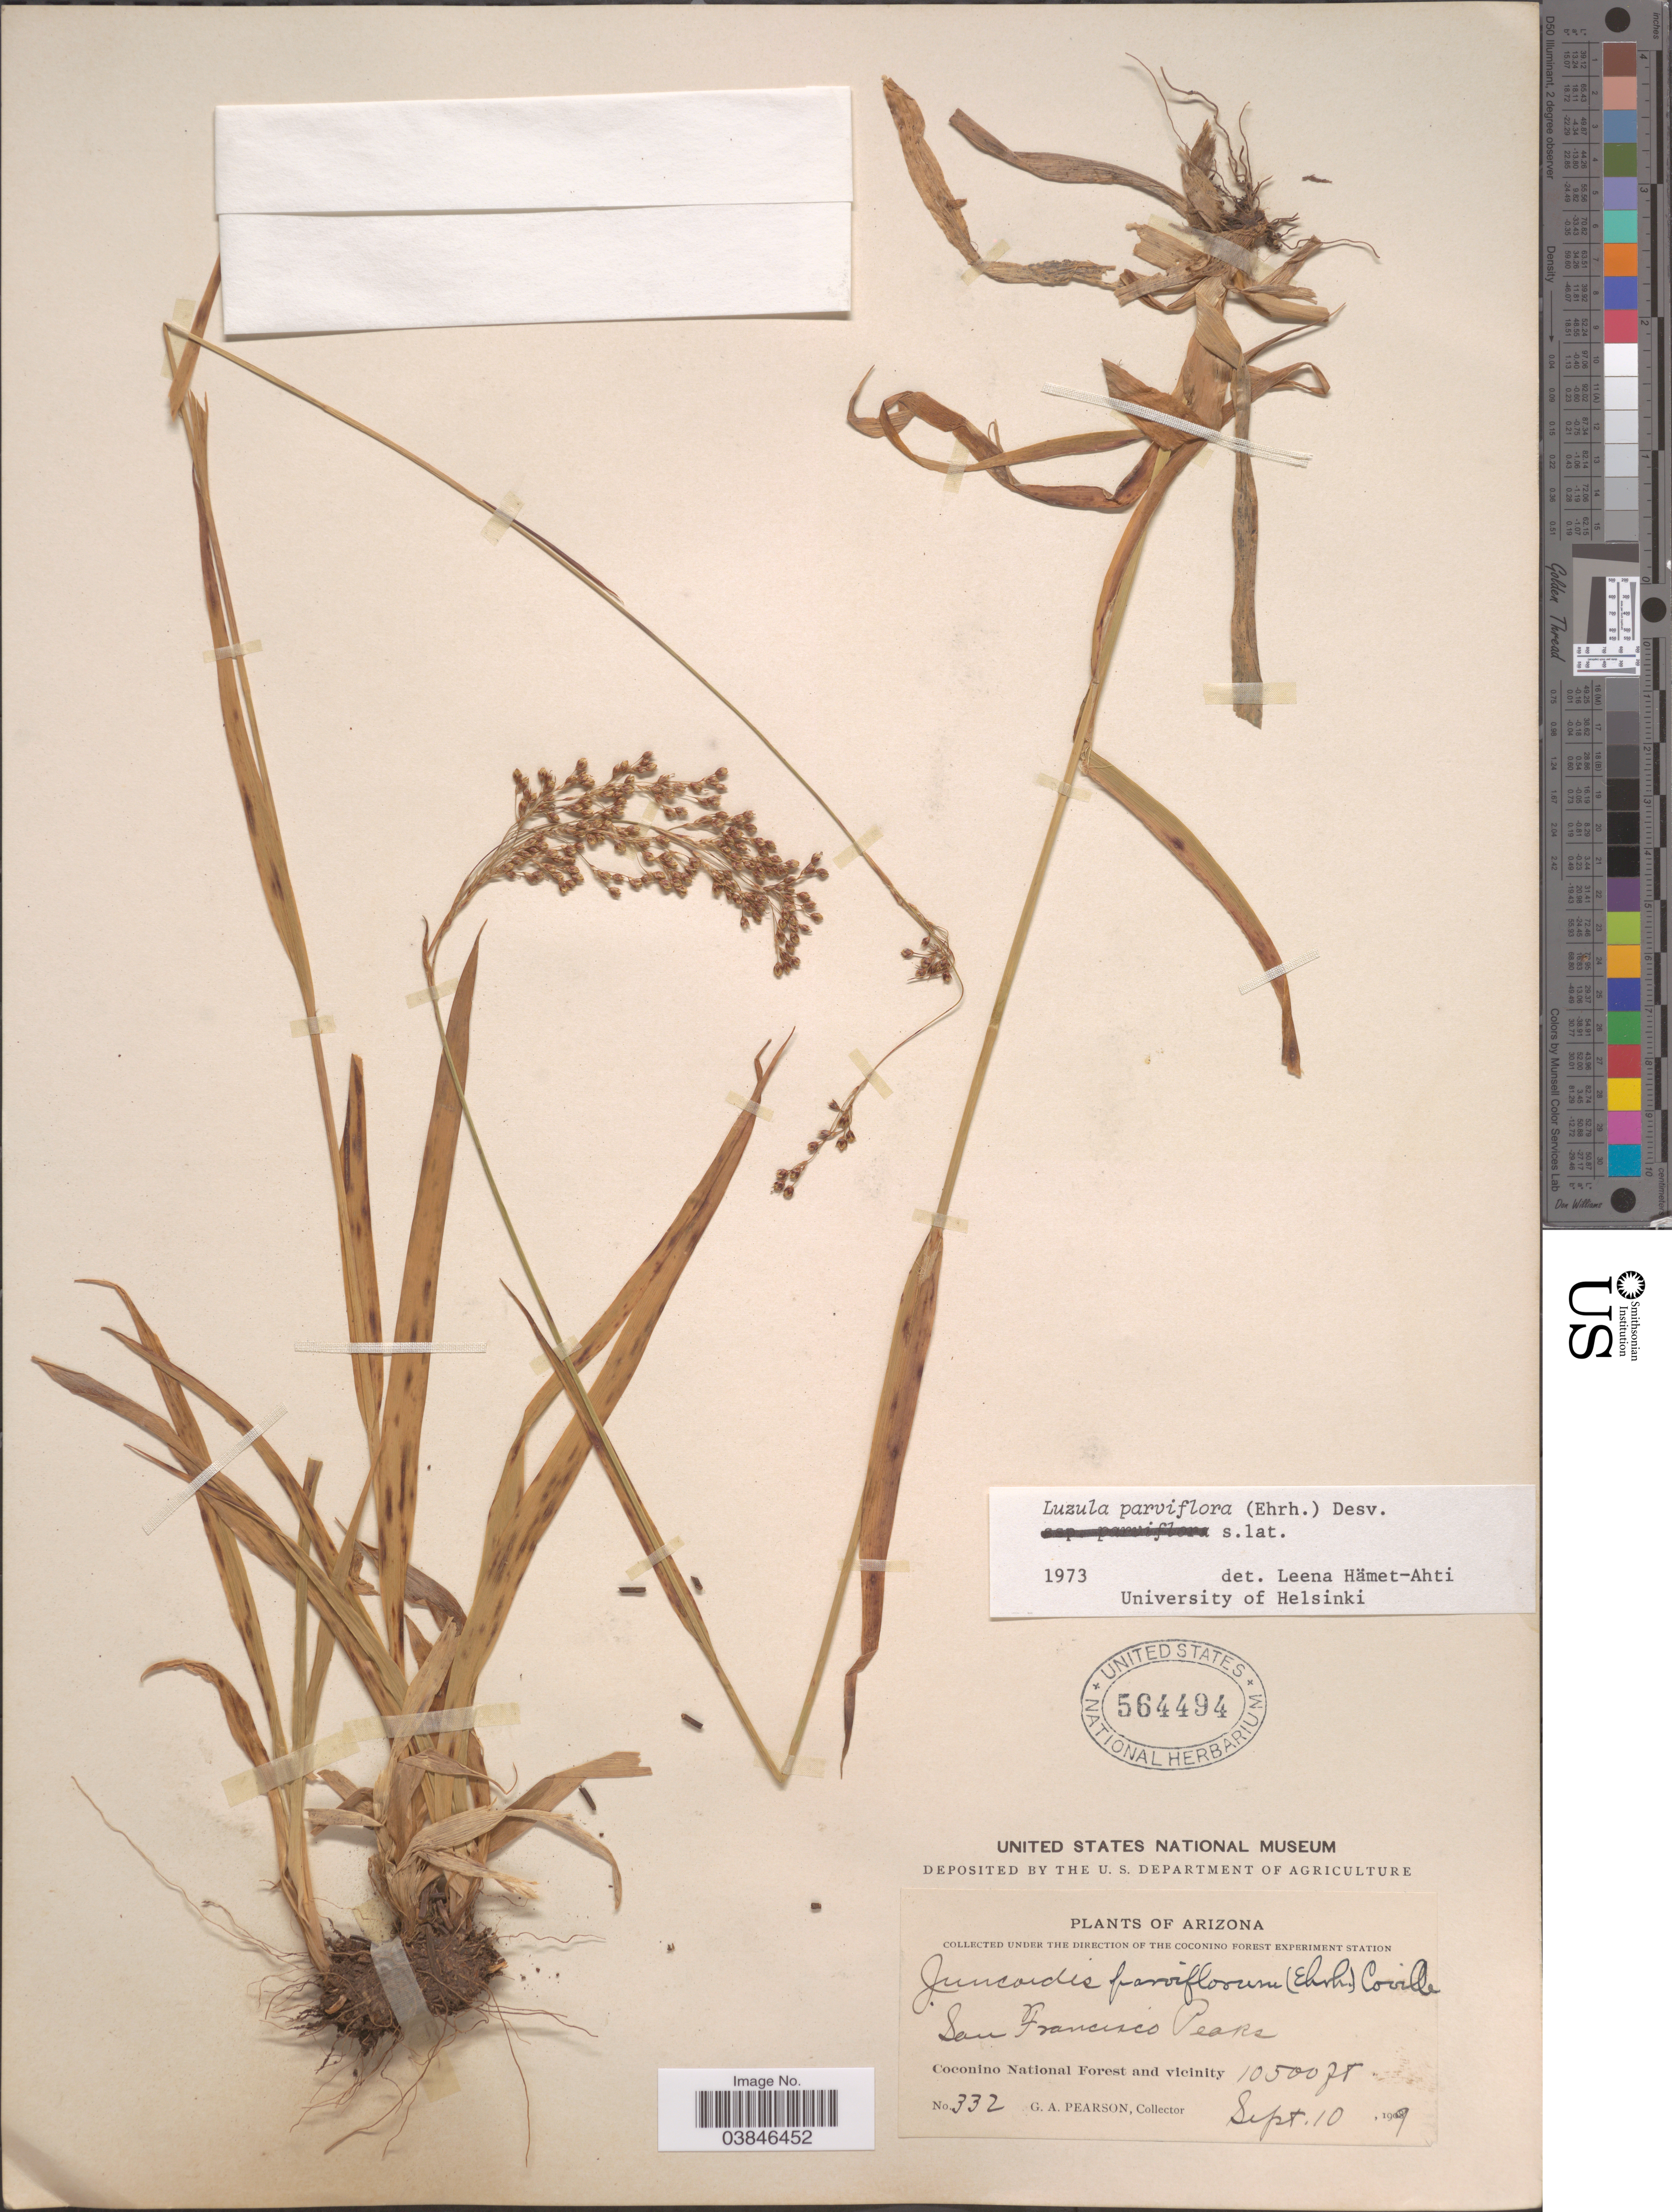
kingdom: Plantae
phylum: Tracheophyta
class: Liliopsida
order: Poales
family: Juncaceae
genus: Luzula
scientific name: Luzula parviflora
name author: (Ehrh.) Desv.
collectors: G. Pearson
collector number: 332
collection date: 1909-09-10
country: United States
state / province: Arizona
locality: San Francisco Peaks. Coconino National Forest and vicinity.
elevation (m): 3200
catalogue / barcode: US 564494